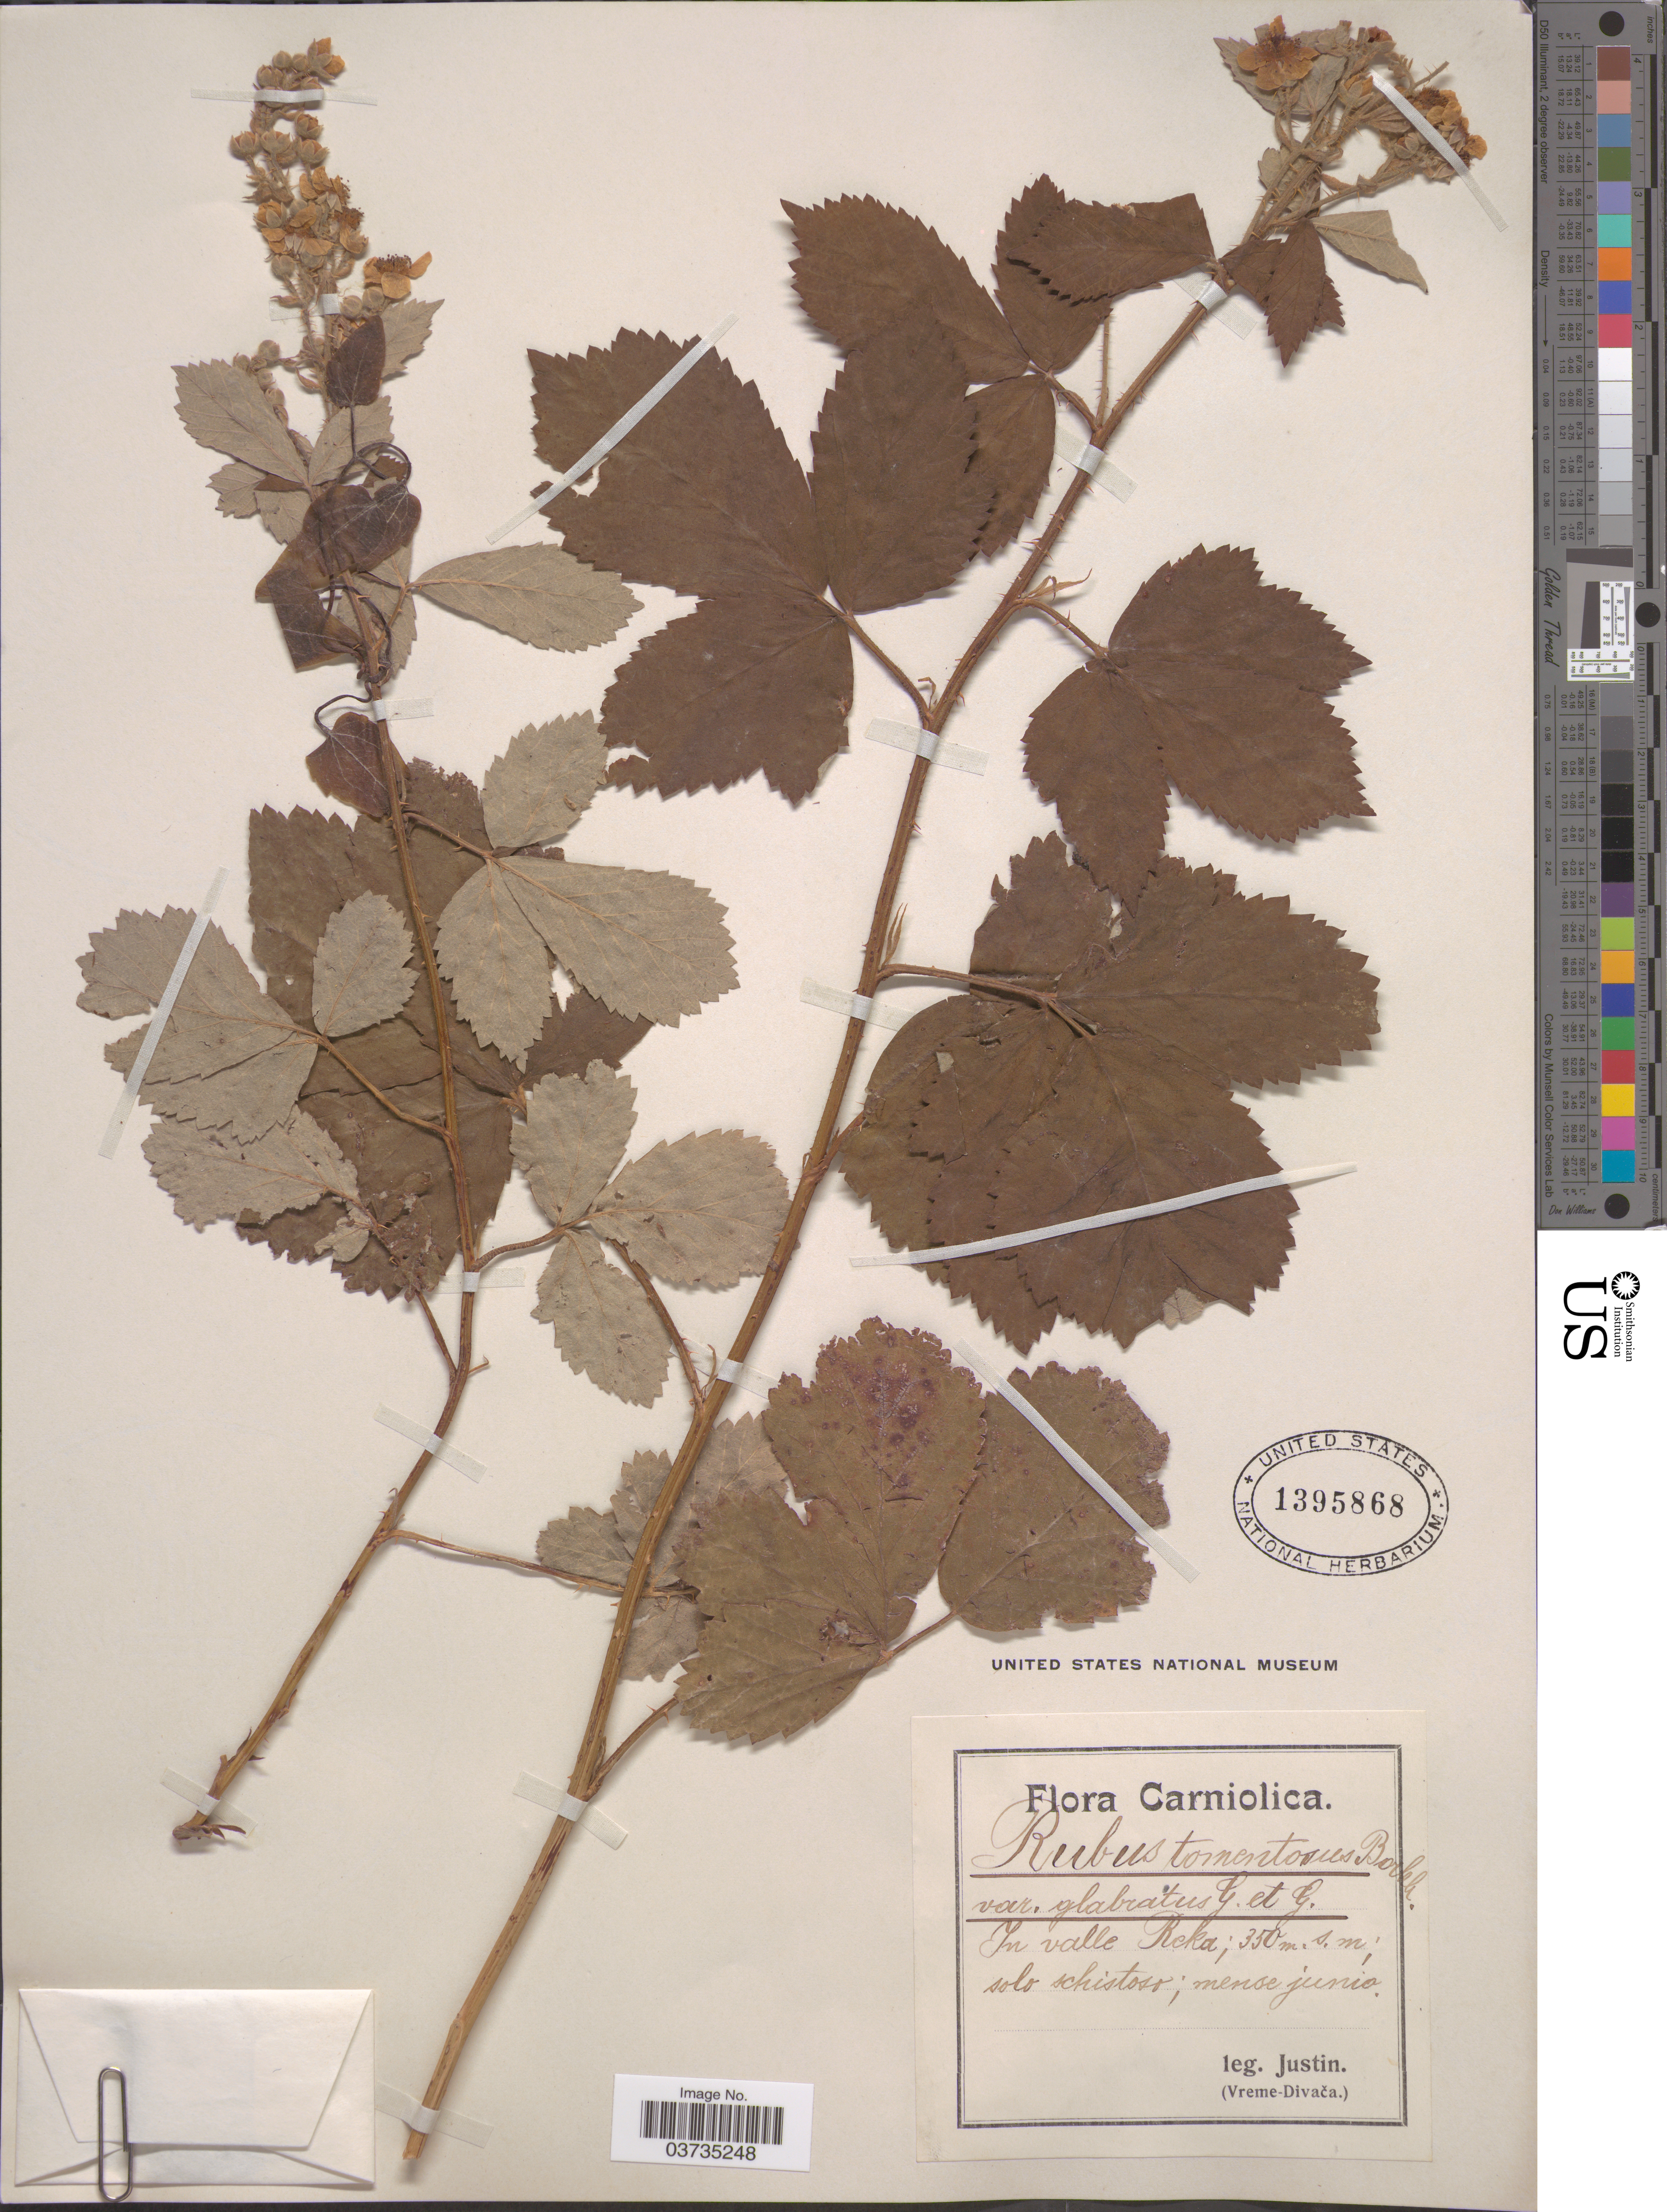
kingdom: Plantae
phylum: Tracheophyta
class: Magnoliopsida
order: Rosales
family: Rosaceae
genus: Rubus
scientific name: Rubus tomentosus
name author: Borkh.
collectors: Justin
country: Slovenia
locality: Carniolica. In valle Reka.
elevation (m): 350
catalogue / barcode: US 1395868